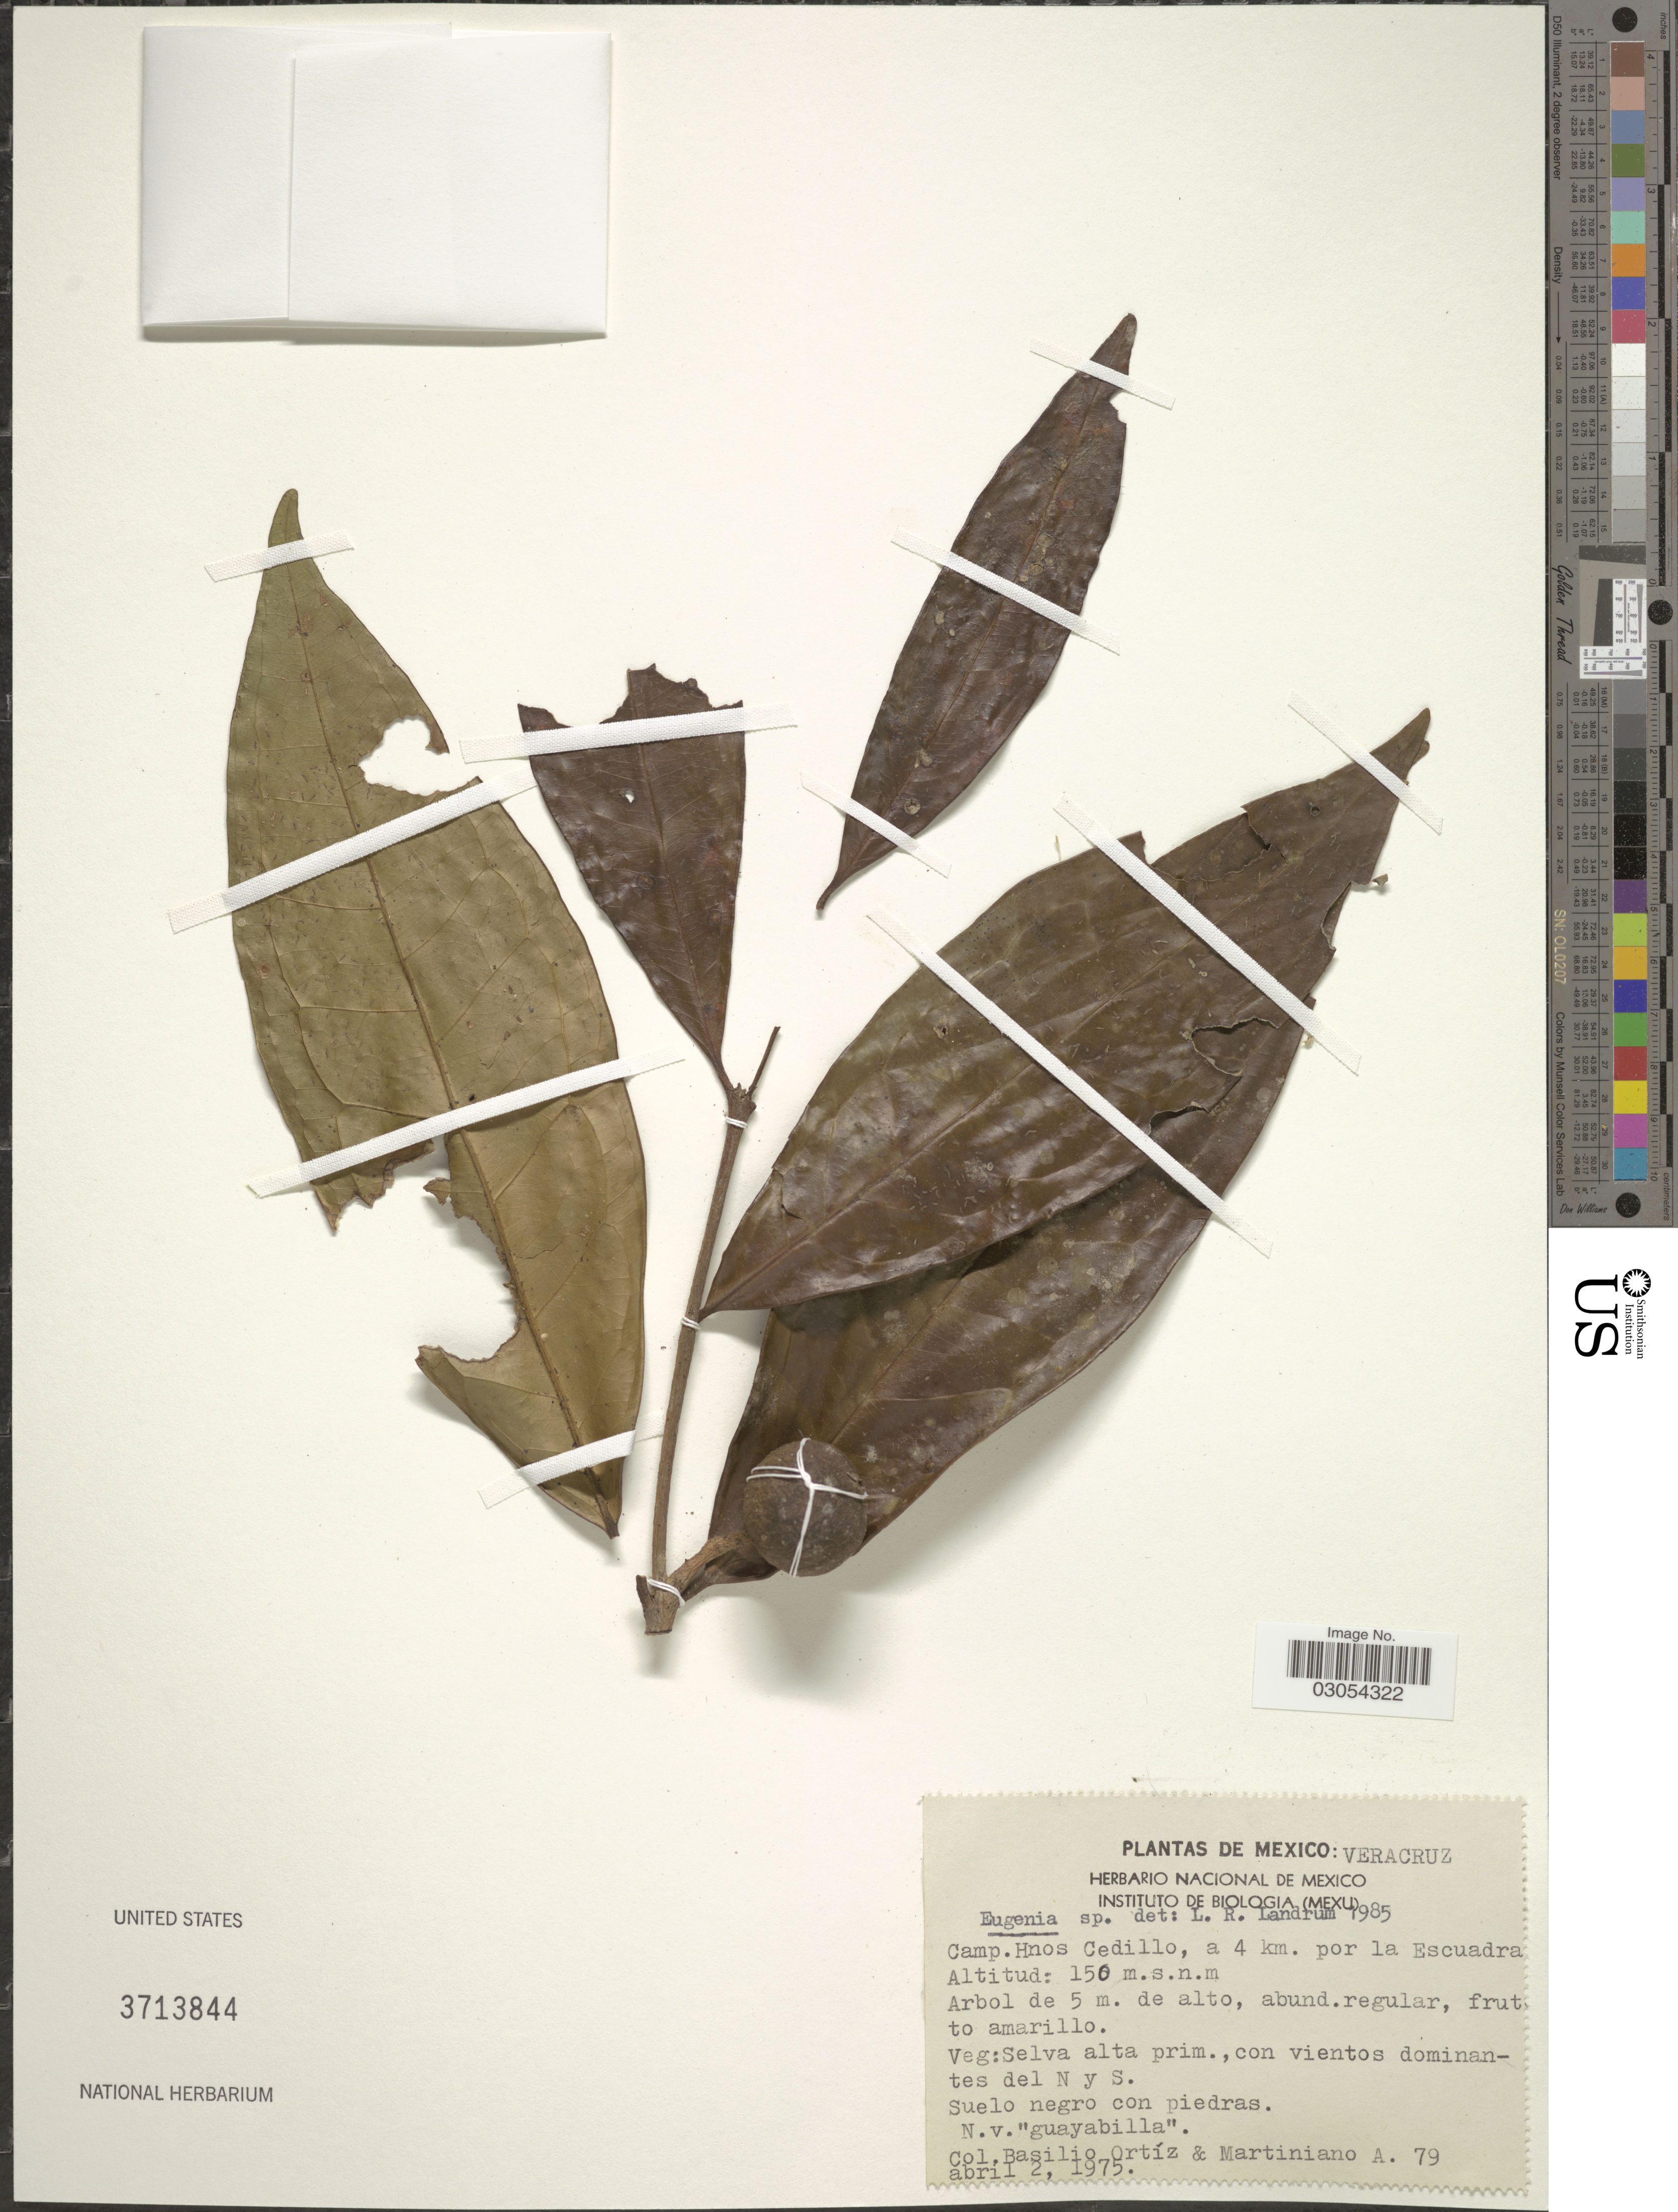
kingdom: Plantae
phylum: Tracheophyta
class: Magnoliopsida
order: Myrtales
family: Myrtaceae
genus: Eugenia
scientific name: Eugenia sp.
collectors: Ortiz, B. & A. Martiniano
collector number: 79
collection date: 1975-04-02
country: Mexico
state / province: Veracruz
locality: Veracruz. Camp. Hnos Cedillo, a 4 km. por la Escuadra.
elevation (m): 150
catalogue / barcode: US 3713844